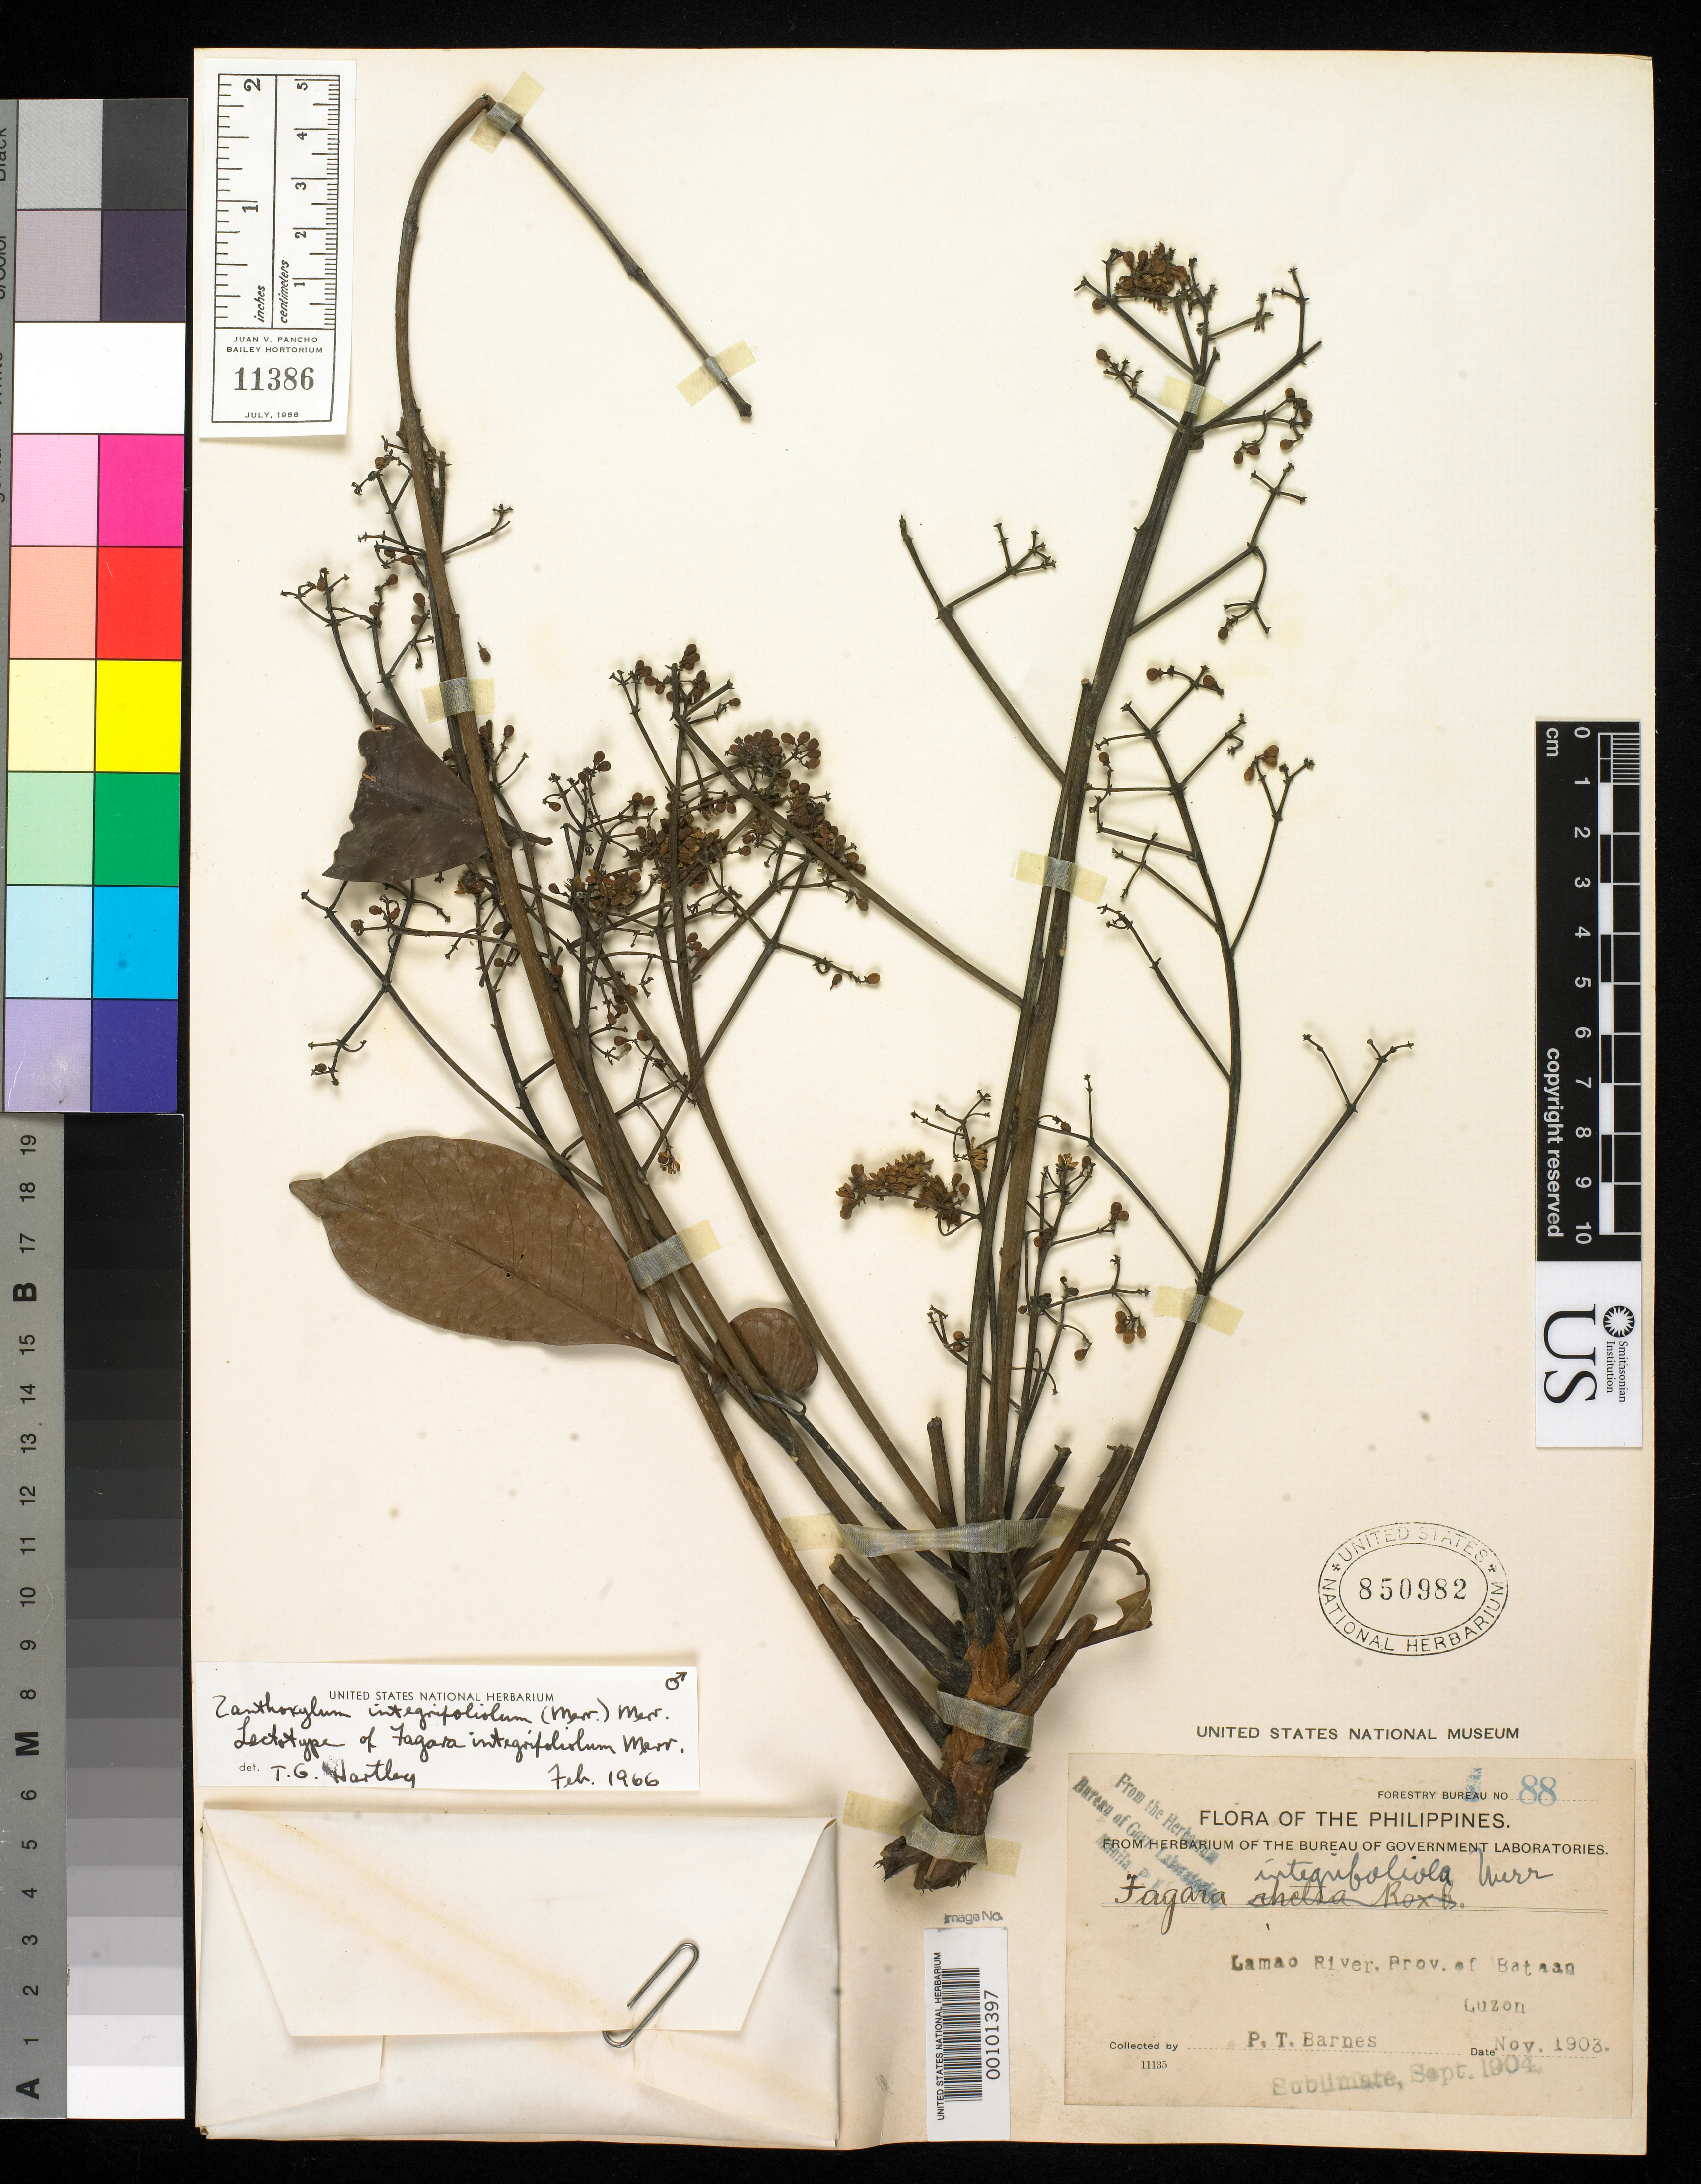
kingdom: Plantae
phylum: Tracheophyta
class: Magnoliopsida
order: Sapindales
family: Rutaceae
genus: Fagara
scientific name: Fagara integrifoliola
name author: Merr.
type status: Isosyntype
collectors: P. Barnes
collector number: Bur. Sci. 88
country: Philippines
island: Luzon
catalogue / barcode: US 850982